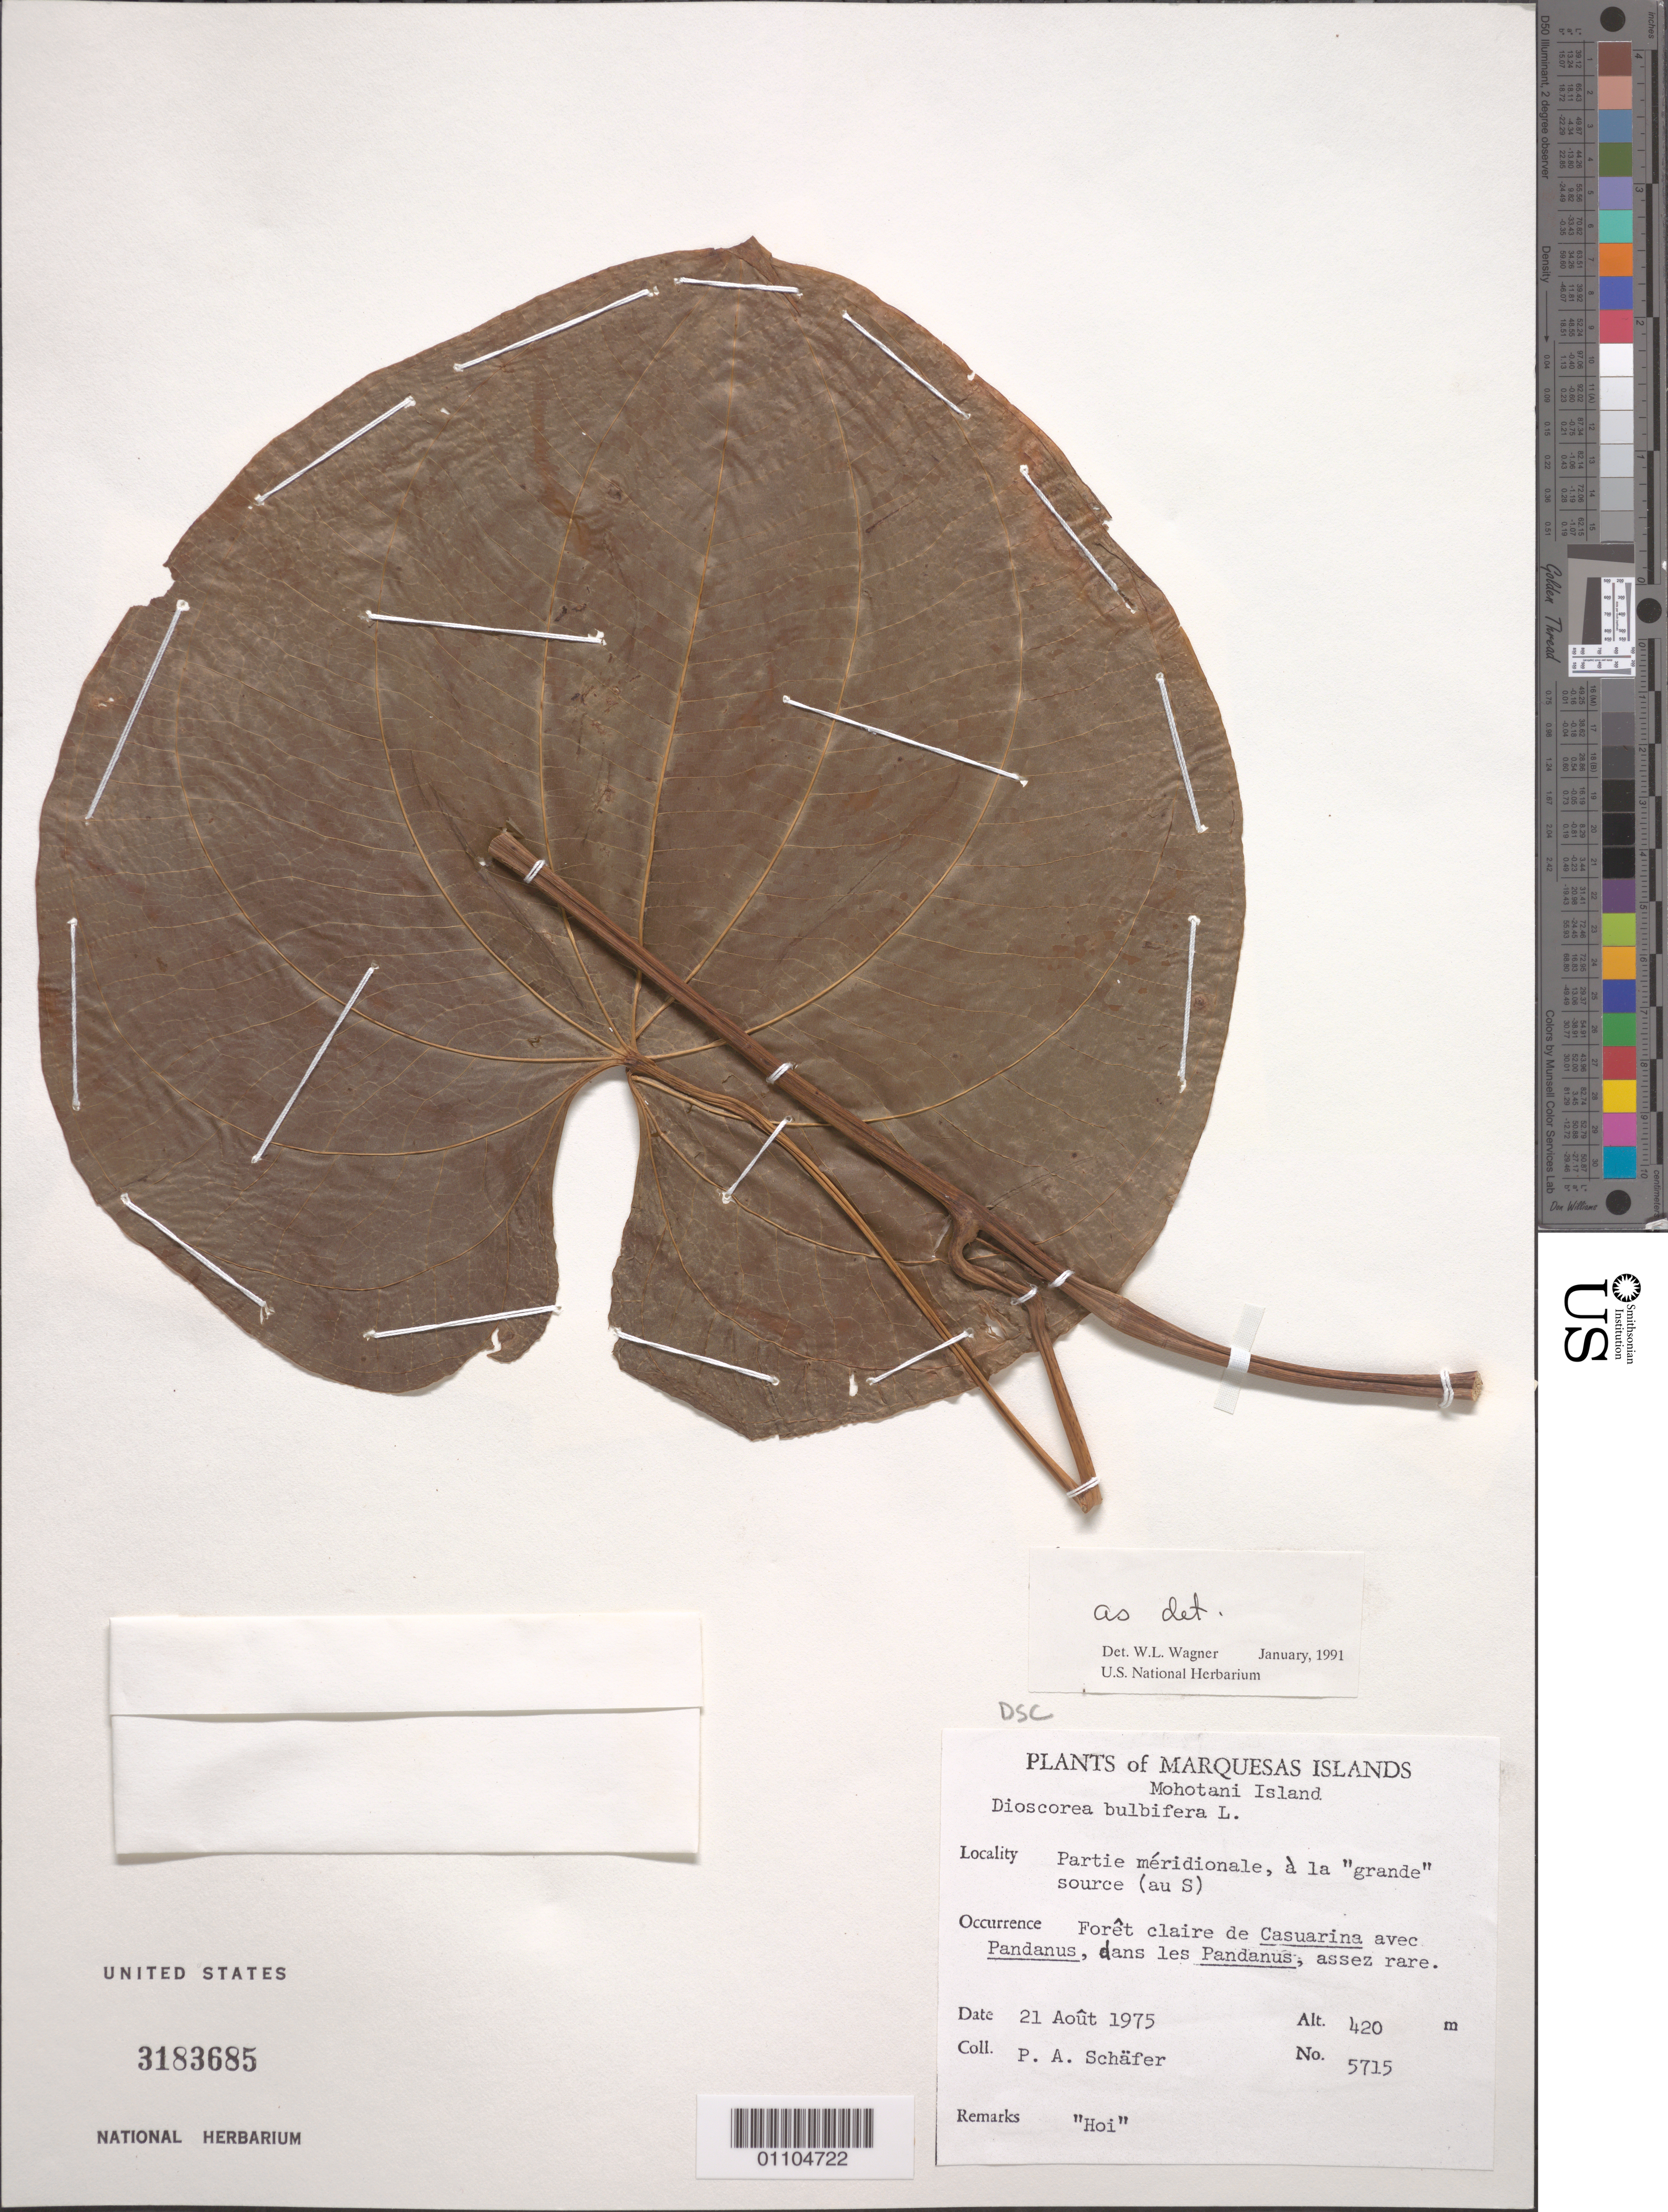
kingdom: Plantae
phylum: Tracheophyta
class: Liliopsida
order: Dioscoreales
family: Dioscoreaceae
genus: Dioscorea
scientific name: Dioscorea bulbifera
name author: L.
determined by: Wagner, W. L., (BOT), Smithsonian Institution - National Museum of Natural History (UNITED STATES)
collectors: P. A. Schäfer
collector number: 5715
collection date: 1975-08-21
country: French Polynesia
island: Mohotani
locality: partie méridionale, à la "grande" source (au S)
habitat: Forêt claire de Casuarina avec Pandanus, dans les Pandanus, assez rare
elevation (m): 420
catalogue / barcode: US 3183685